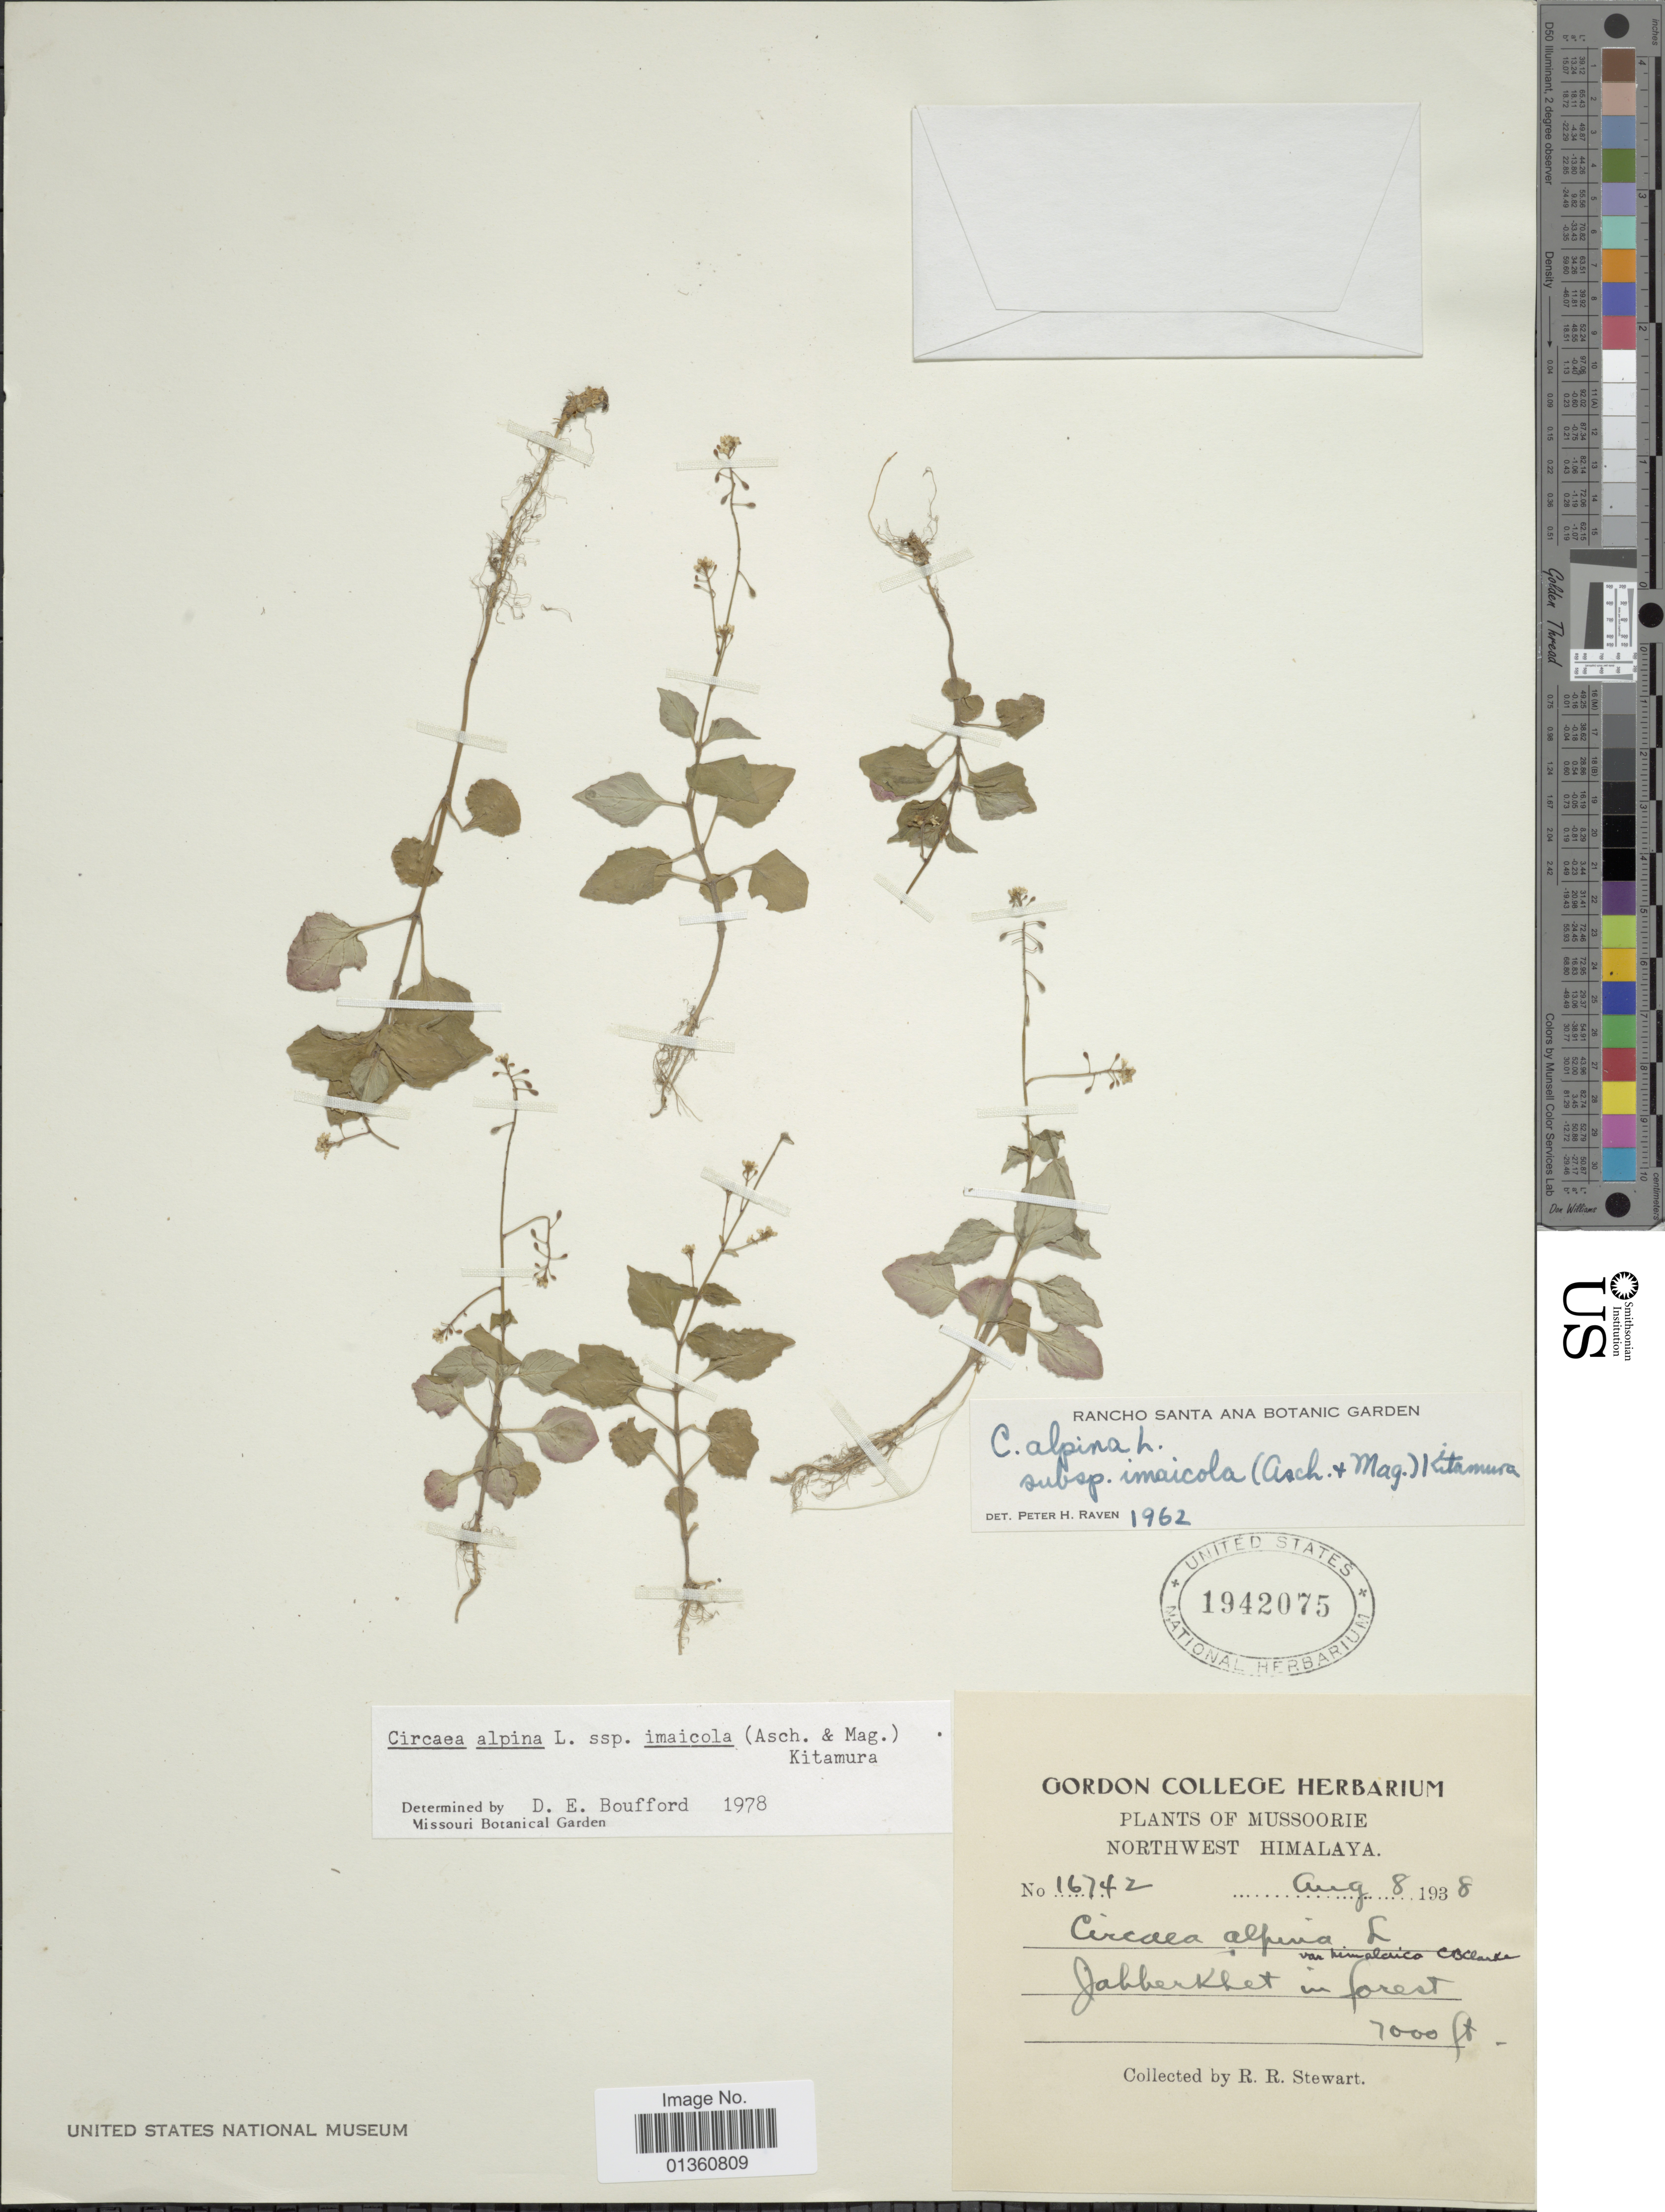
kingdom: Plantae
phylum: Tracheophyta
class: Magnoliopsida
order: Myrtales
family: Onagraceae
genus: Circaea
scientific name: Circaea alpina subsp. imaicola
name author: (Asch. & Magnus) Kitam.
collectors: R. R. Stewart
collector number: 16742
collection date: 1938-08-08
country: India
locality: Mussorie. Northwest Himalaya. Jabberkhet in forest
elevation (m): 2134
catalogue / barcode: US 1942075